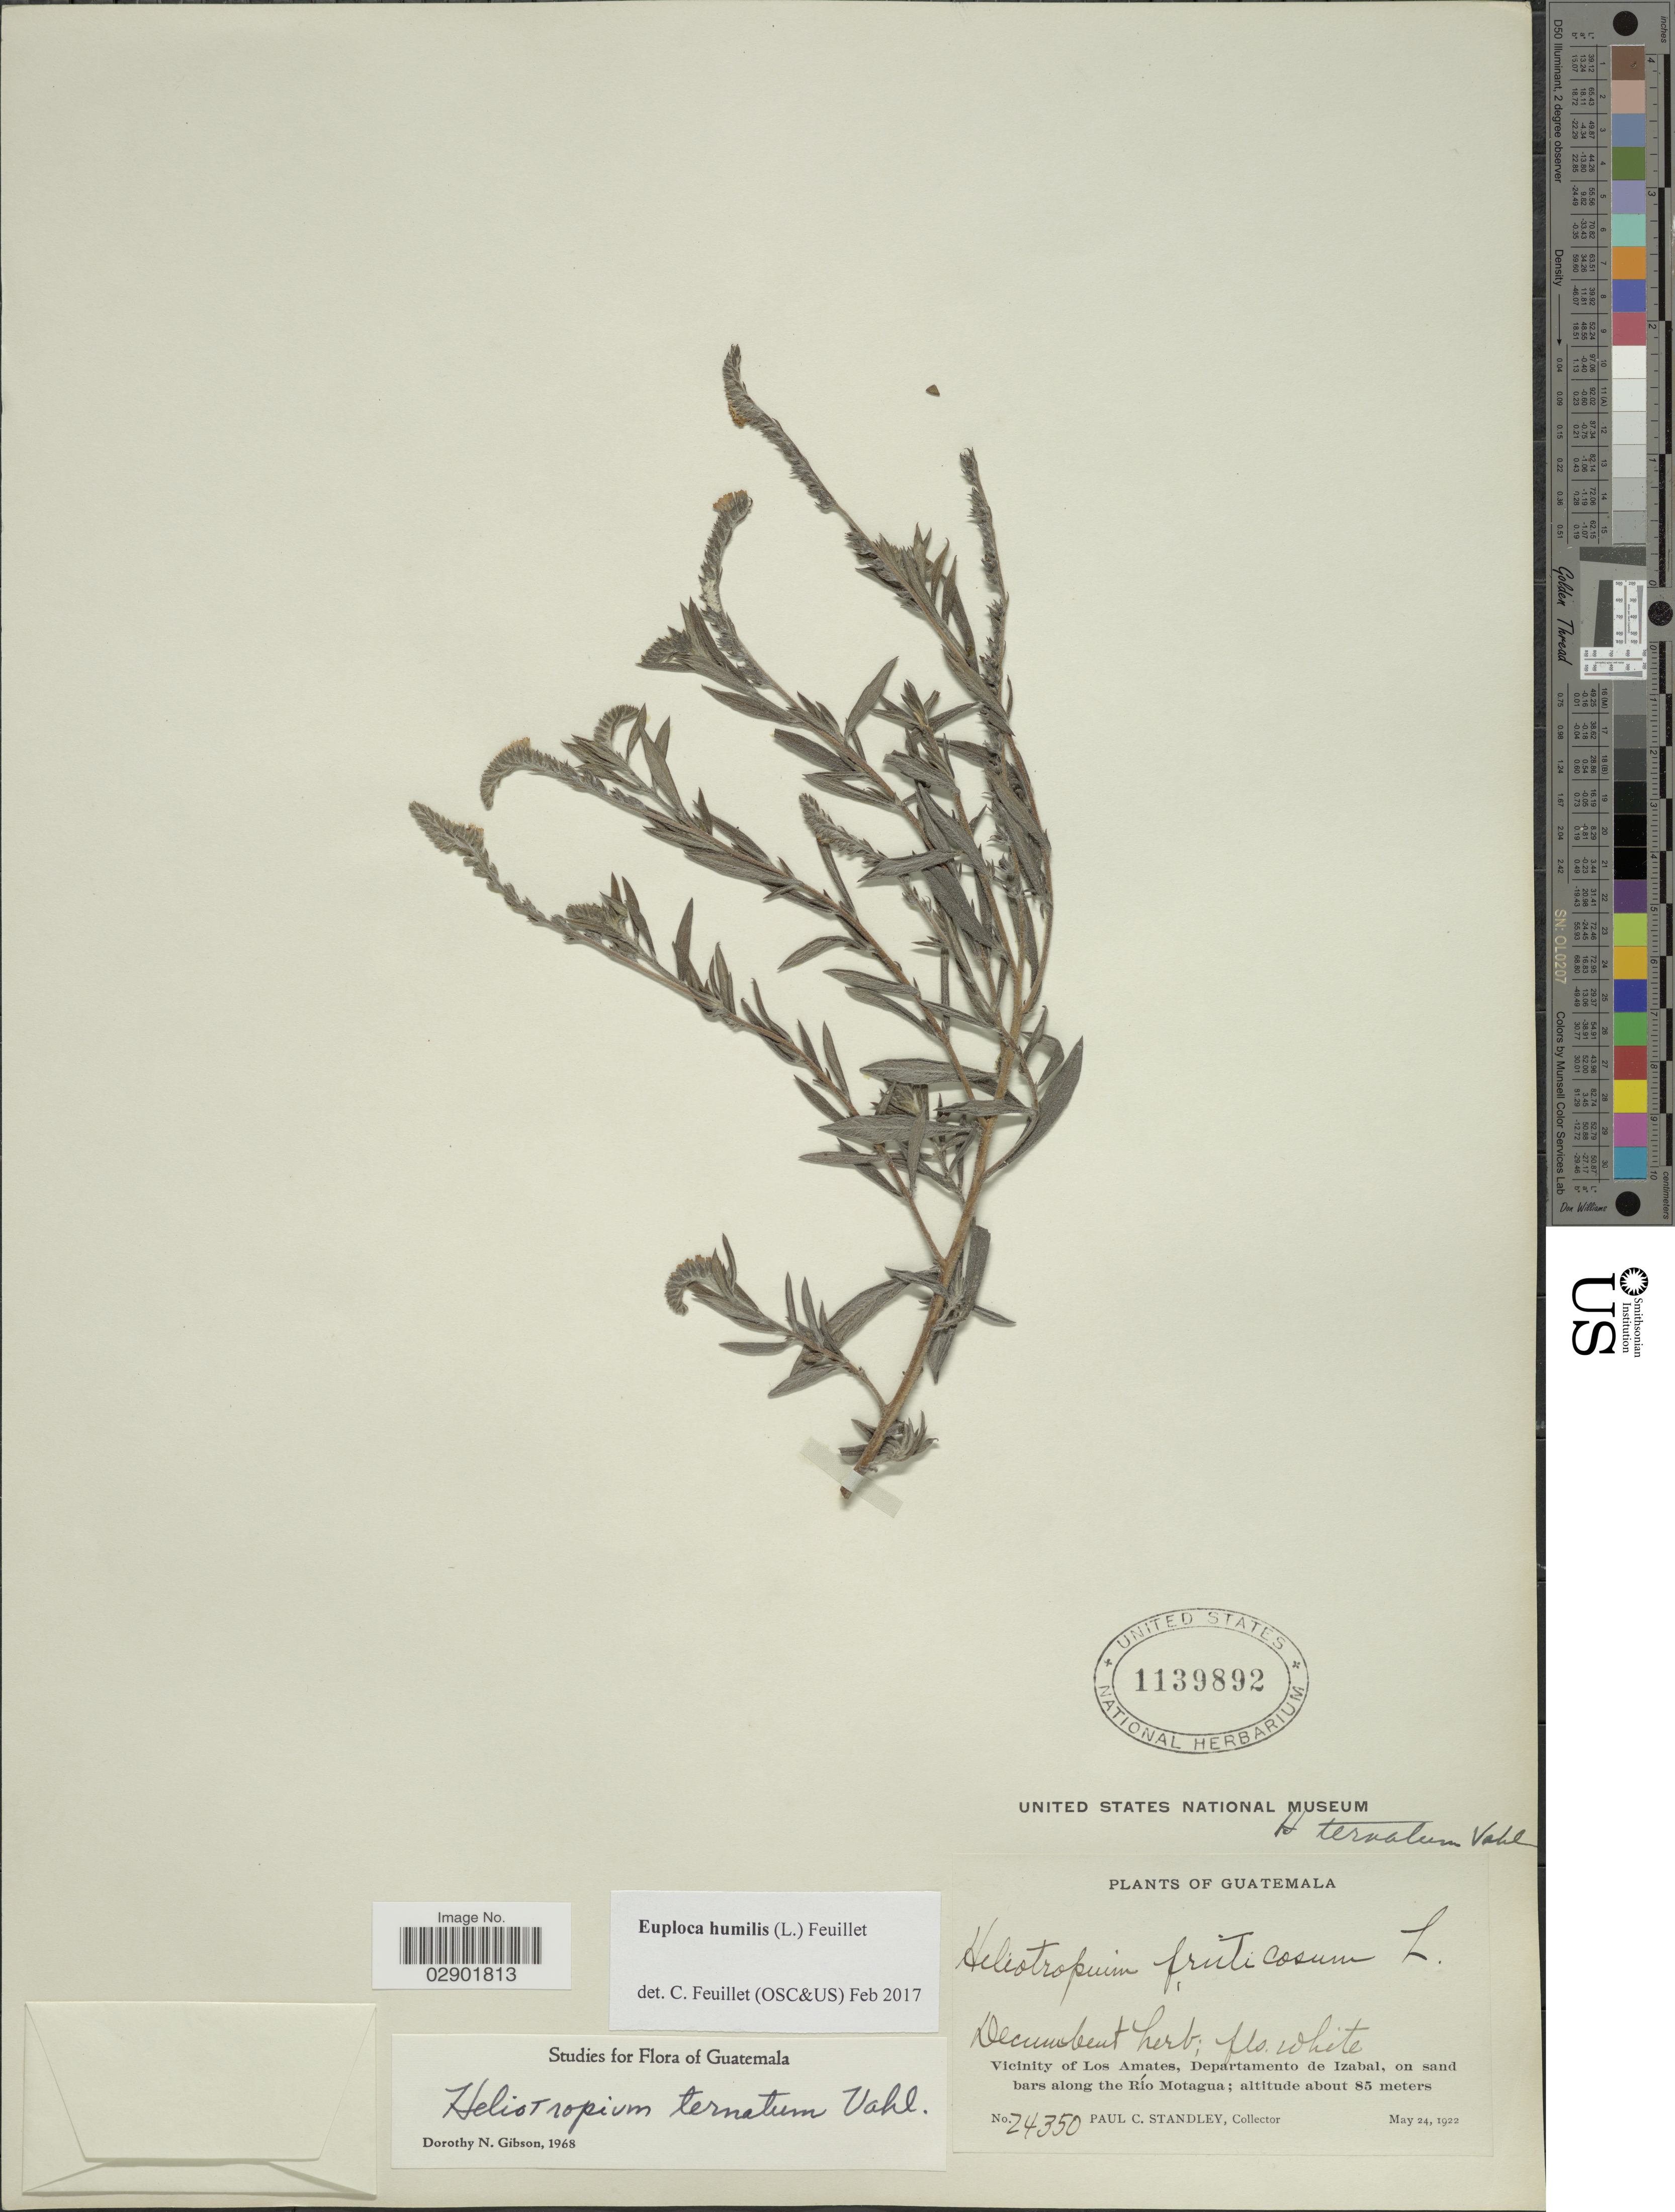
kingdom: Plantae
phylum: Tracheophyta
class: Magnoliopsida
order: Boraginales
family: Heliotropiaceae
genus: Euploca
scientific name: Euploca humilis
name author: (L.) Feuillet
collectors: P. C. Standley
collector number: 24350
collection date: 1922-05-24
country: Guatemala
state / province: Izabal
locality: Vicinity of Los Amates, Departamento de Izabal, on sand bars along the Río Motagua.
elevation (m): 85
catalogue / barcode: US 1139892